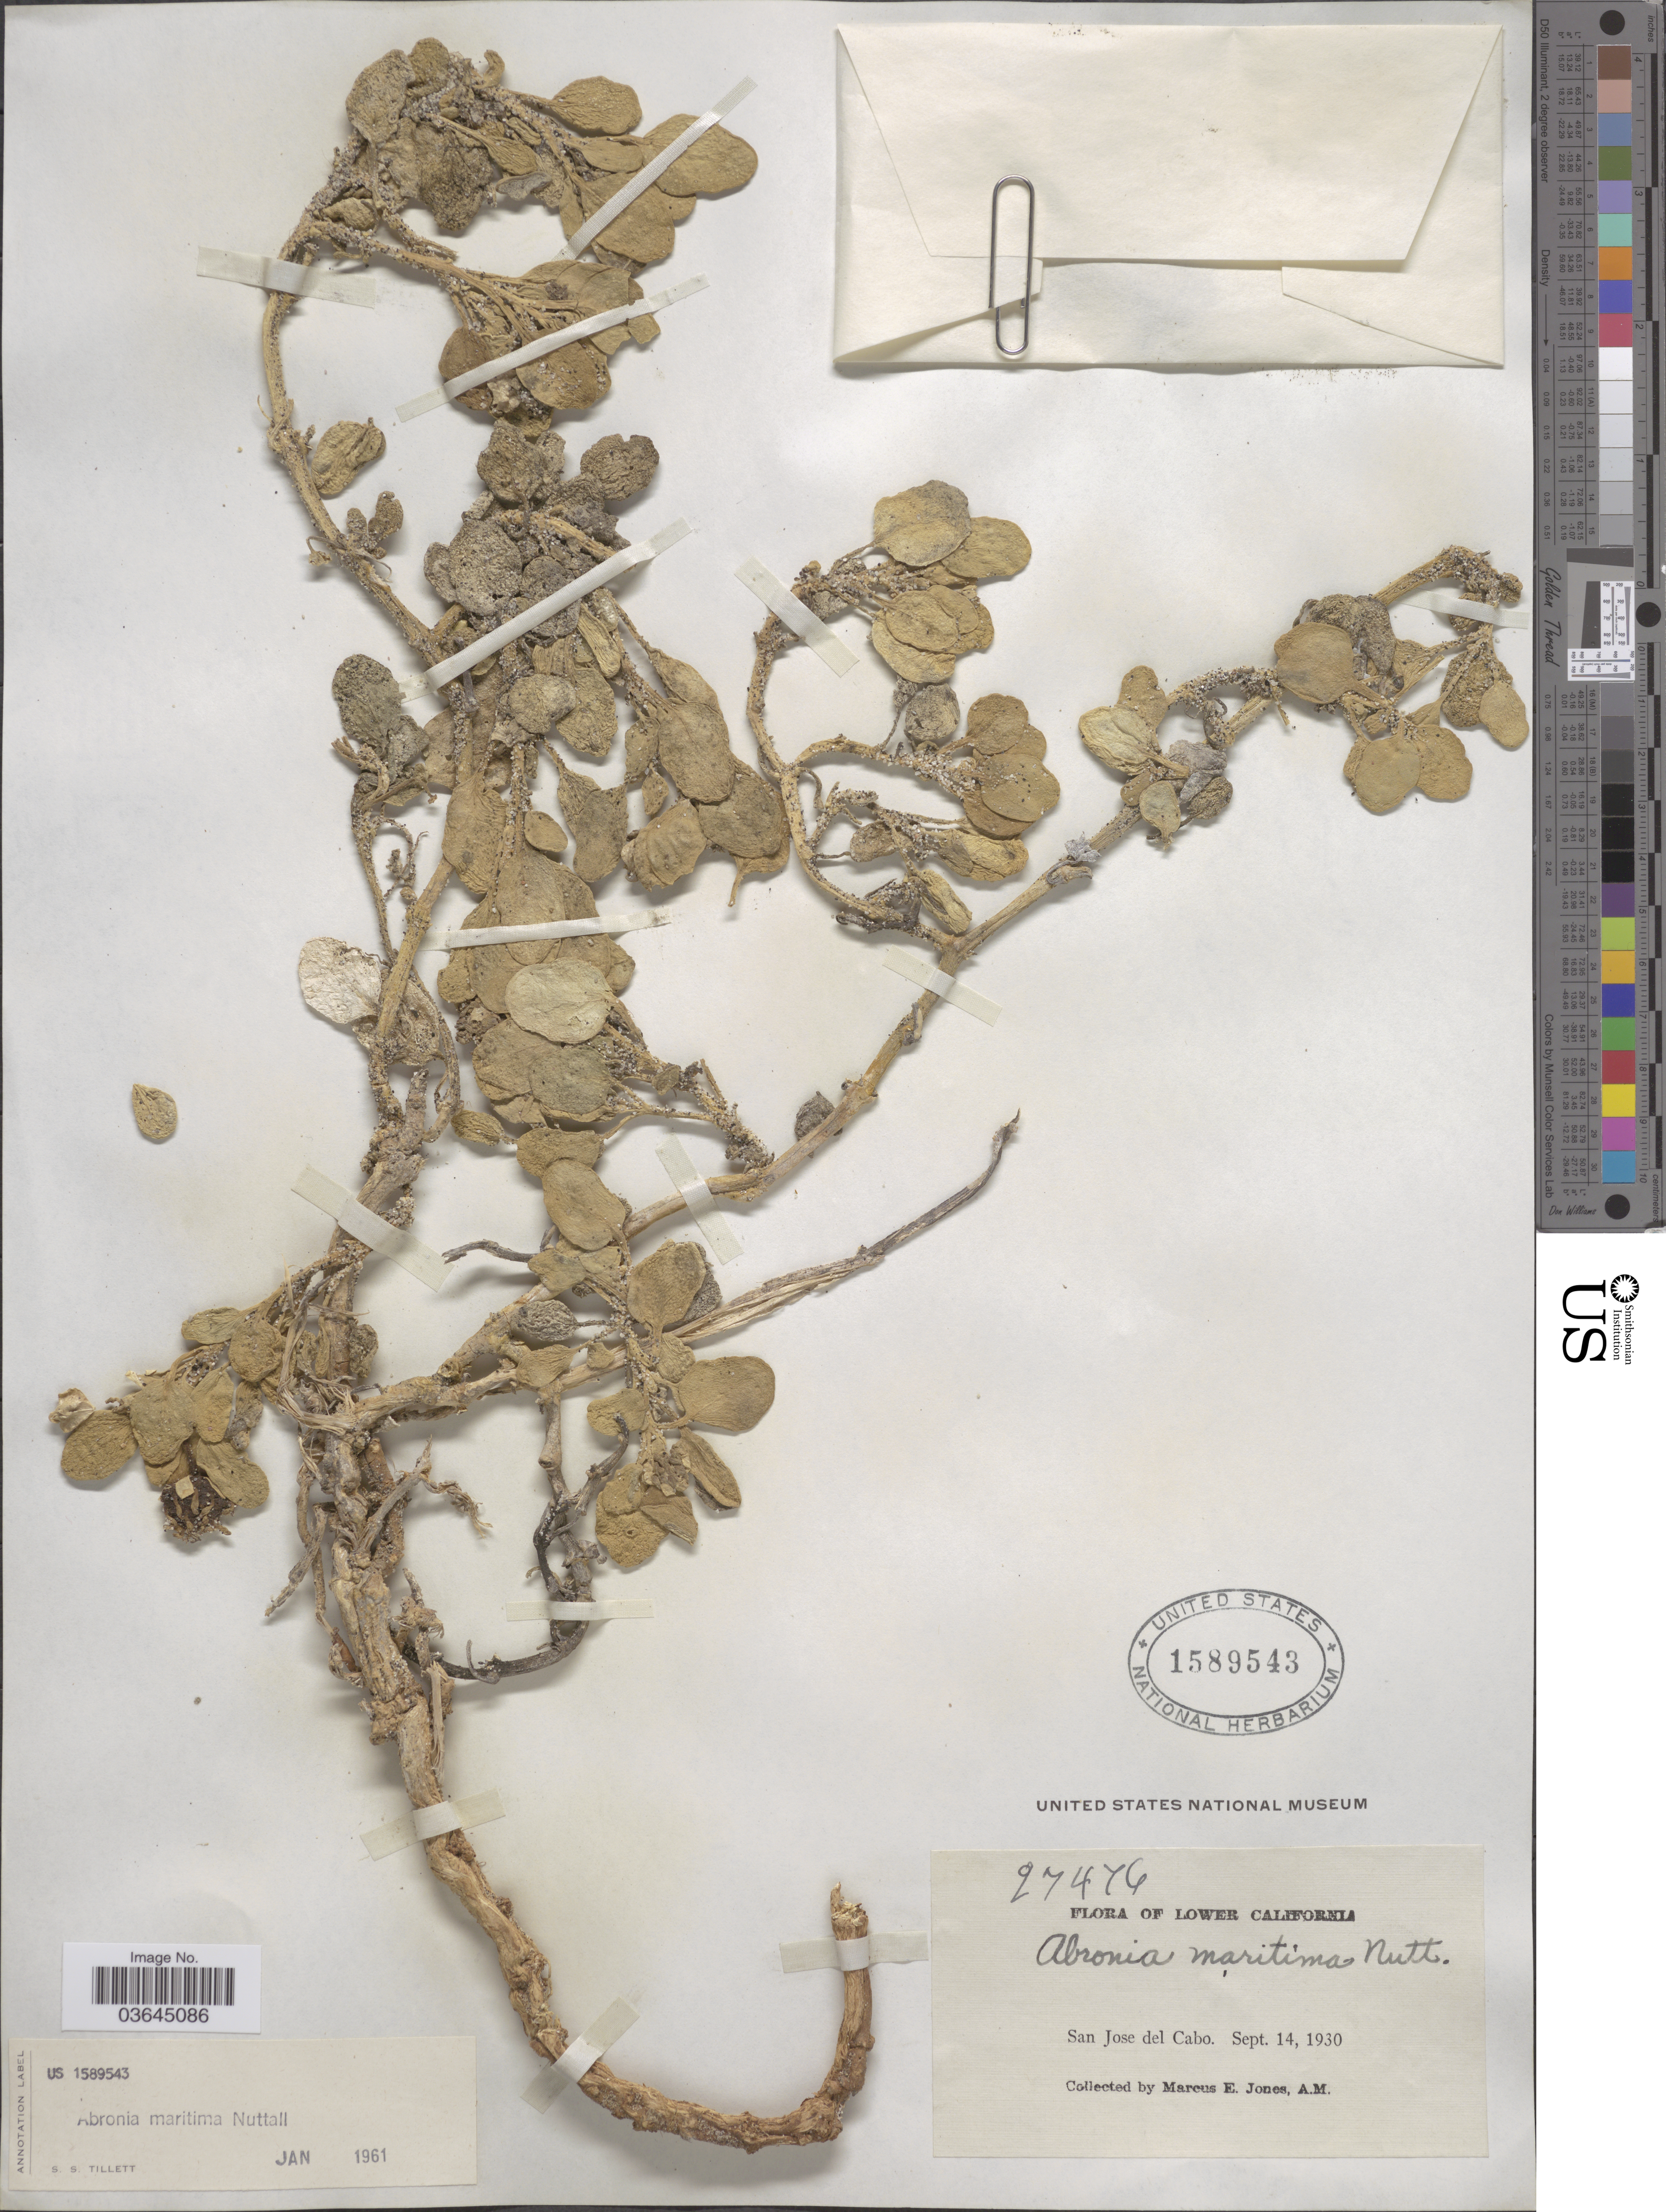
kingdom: Plantae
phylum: Tracheophyta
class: Magnoliopsida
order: Caryophyllales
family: Nyctaginaceae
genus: Abronia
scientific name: Abronia maritima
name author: Nutt. ex S. Watson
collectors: M. E. Jones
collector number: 27476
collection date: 1930-09-14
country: Mexico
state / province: Baja California Sur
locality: Lower California. San Jose del Cabo.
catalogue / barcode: US 1589543